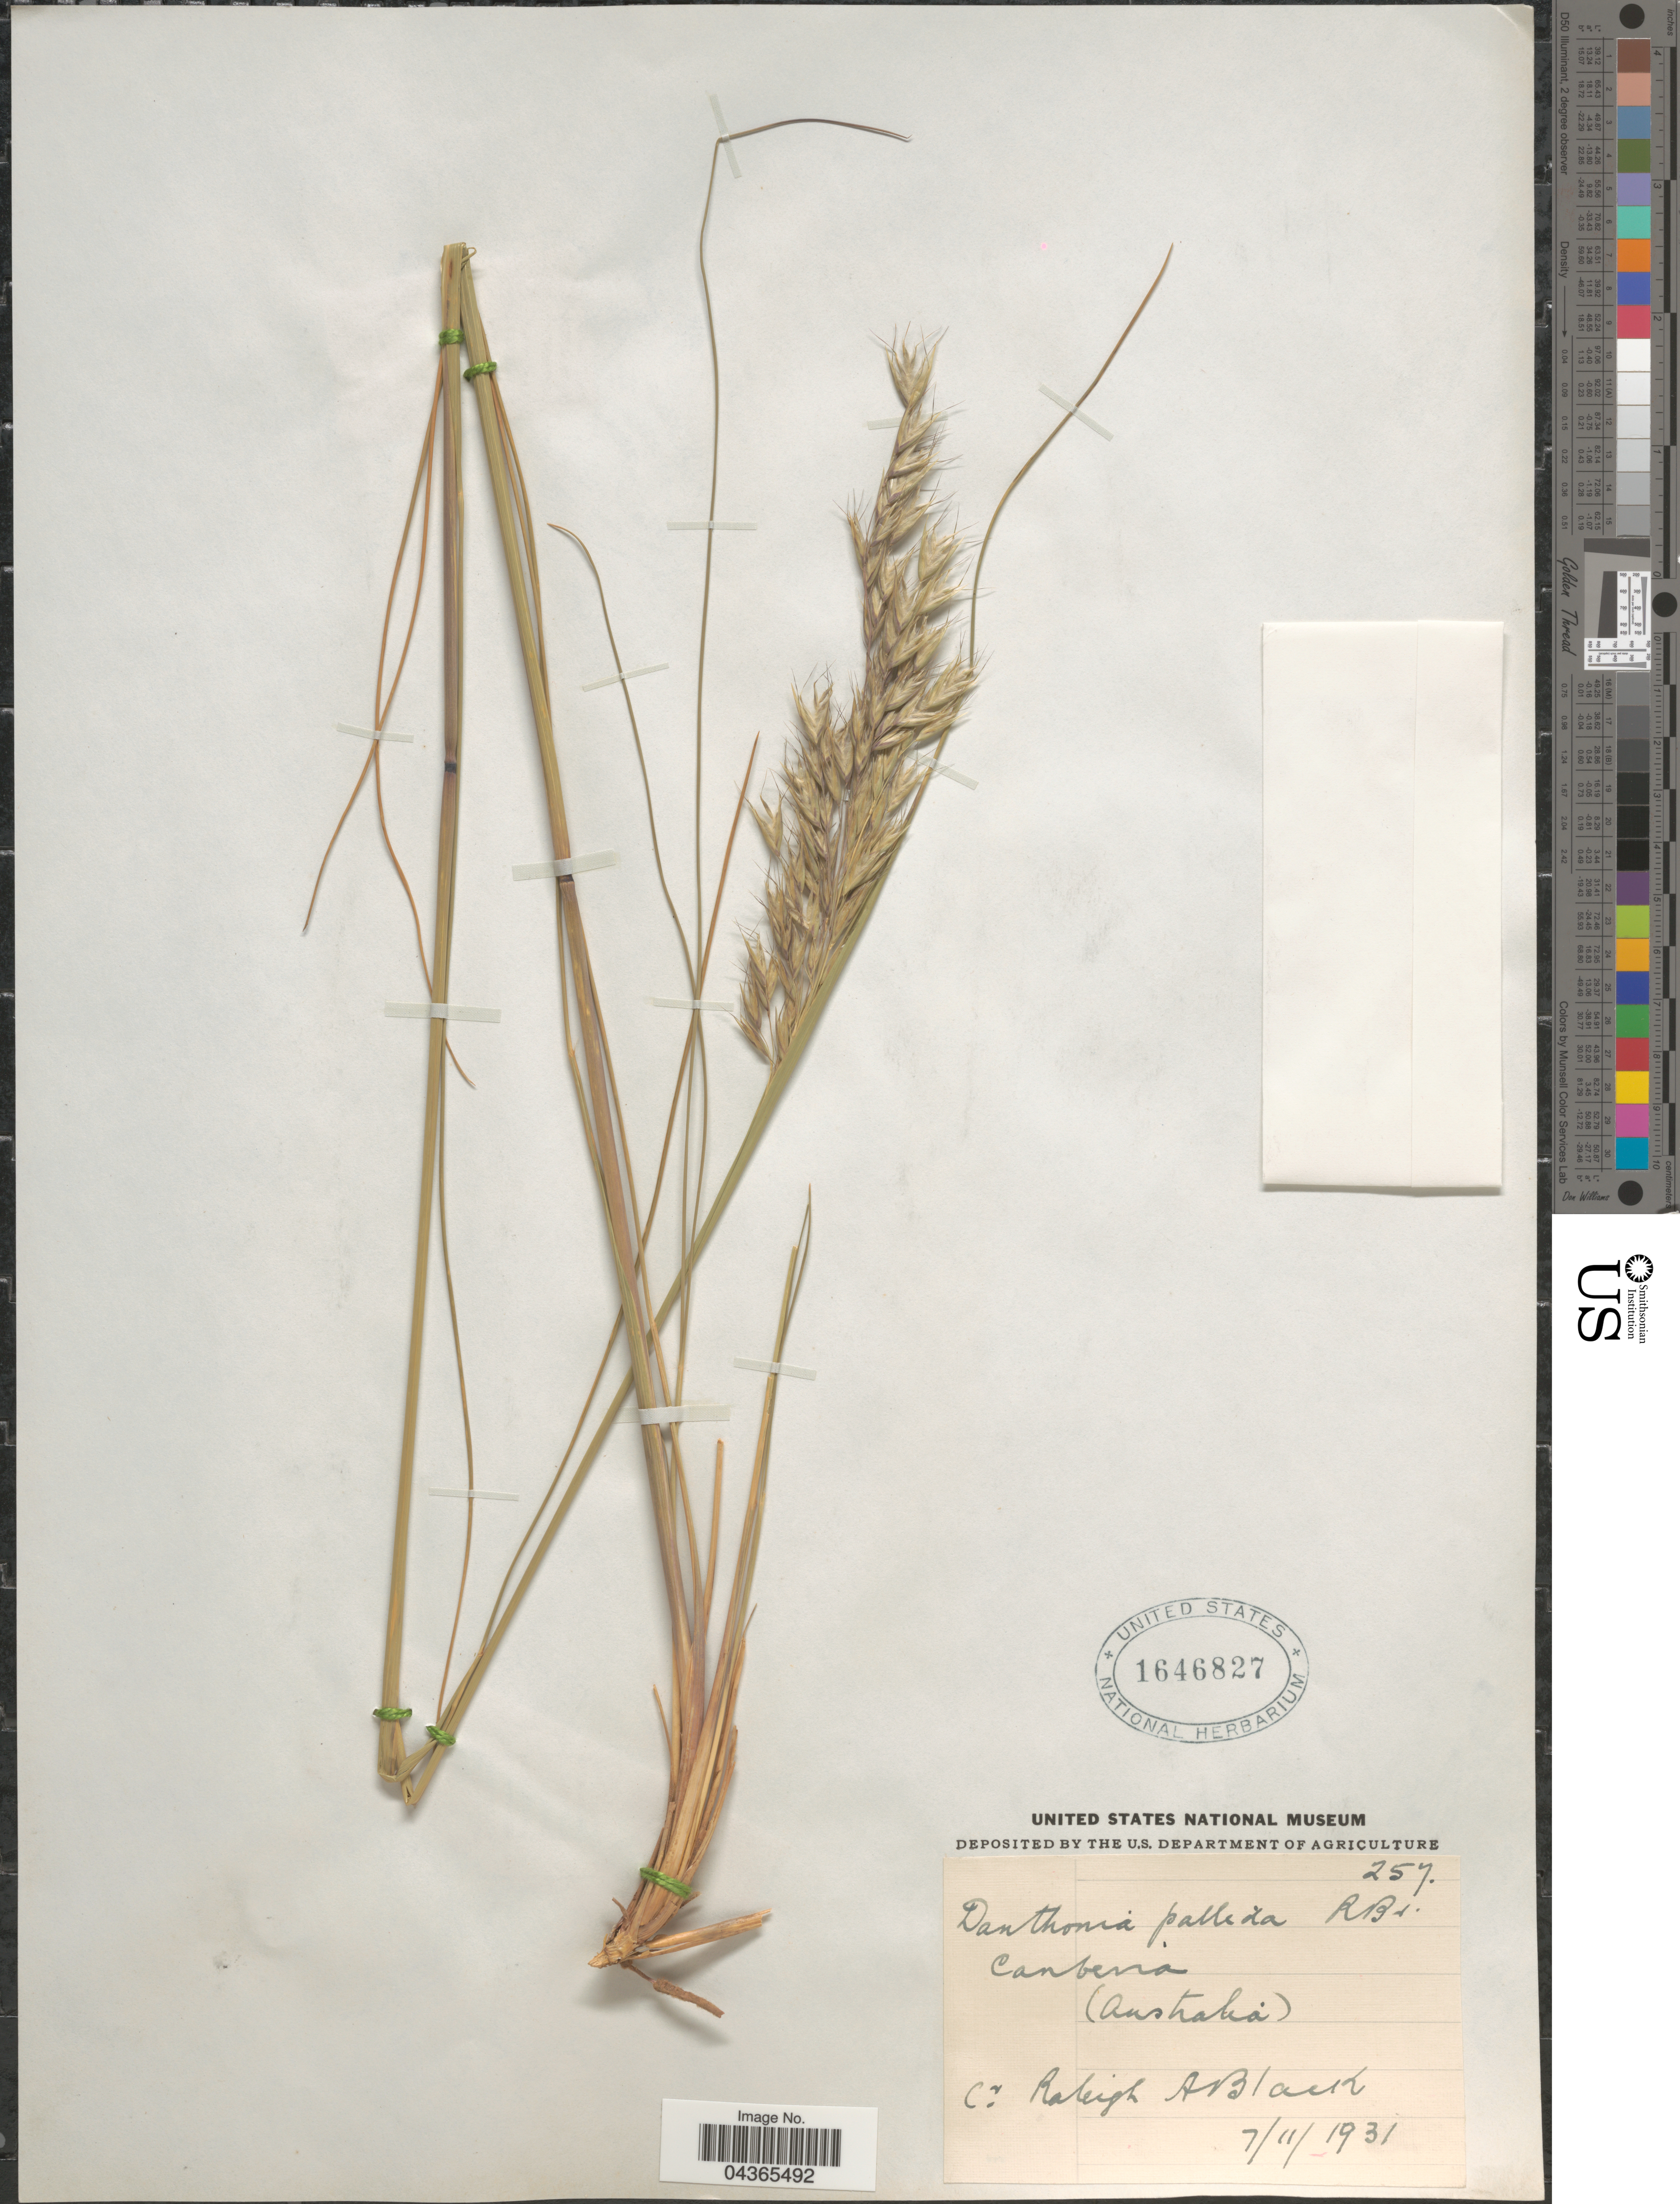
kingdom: Plantae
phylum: Tracheophyta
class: Liliopsida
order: Poales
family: Poaceae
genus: Rytidosperma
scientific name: Rytidosperma pallidum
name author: (R. Br.) A.M. Humphreys & H.P. Linder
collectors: R. A. Black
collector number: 257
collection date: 1931-11-07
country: Australia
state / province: Australian Capital Territory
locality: Canberra.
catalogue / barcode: US 1646827